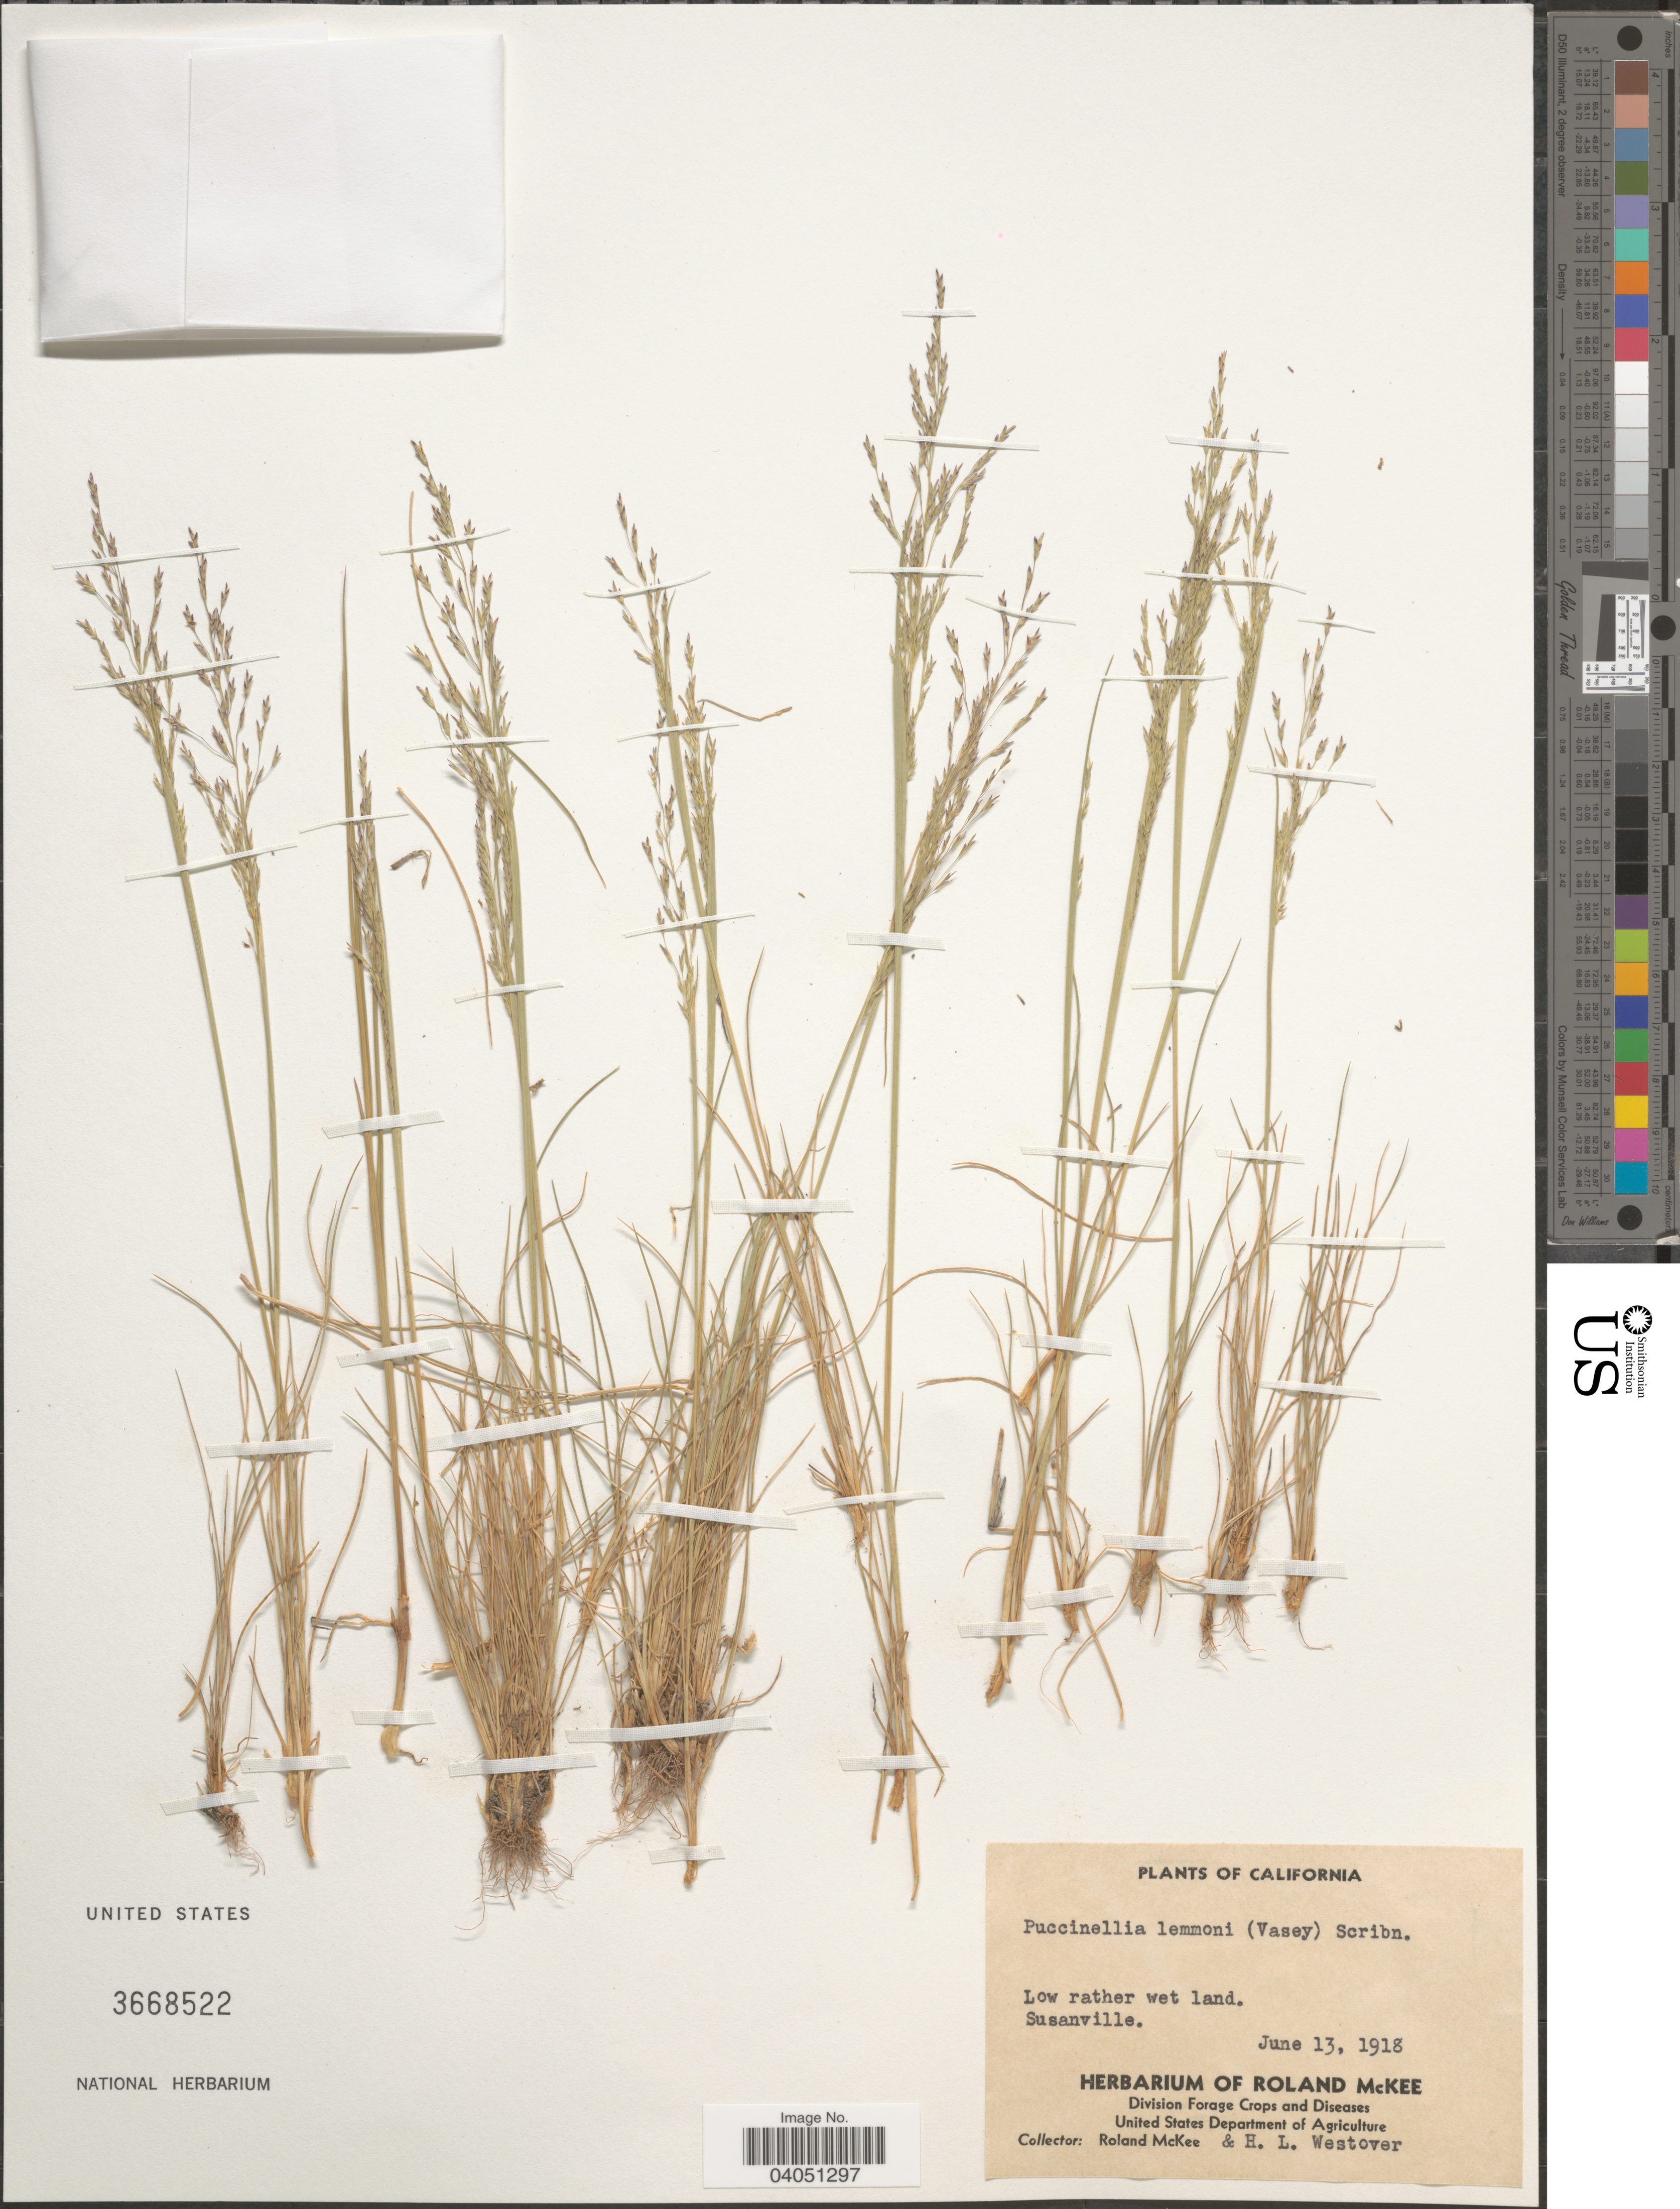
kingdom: Plantae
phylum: Tracheophyta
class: Liliopsida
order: Poales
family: Poaceae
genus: Puccinellia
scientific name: Puccinellia lemmonii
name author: (Vasey) Scribn.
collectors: R. Mckee & H. Westover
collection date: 1918-06-13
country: United States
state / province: California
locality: Susanville.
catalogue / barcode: US 3668522